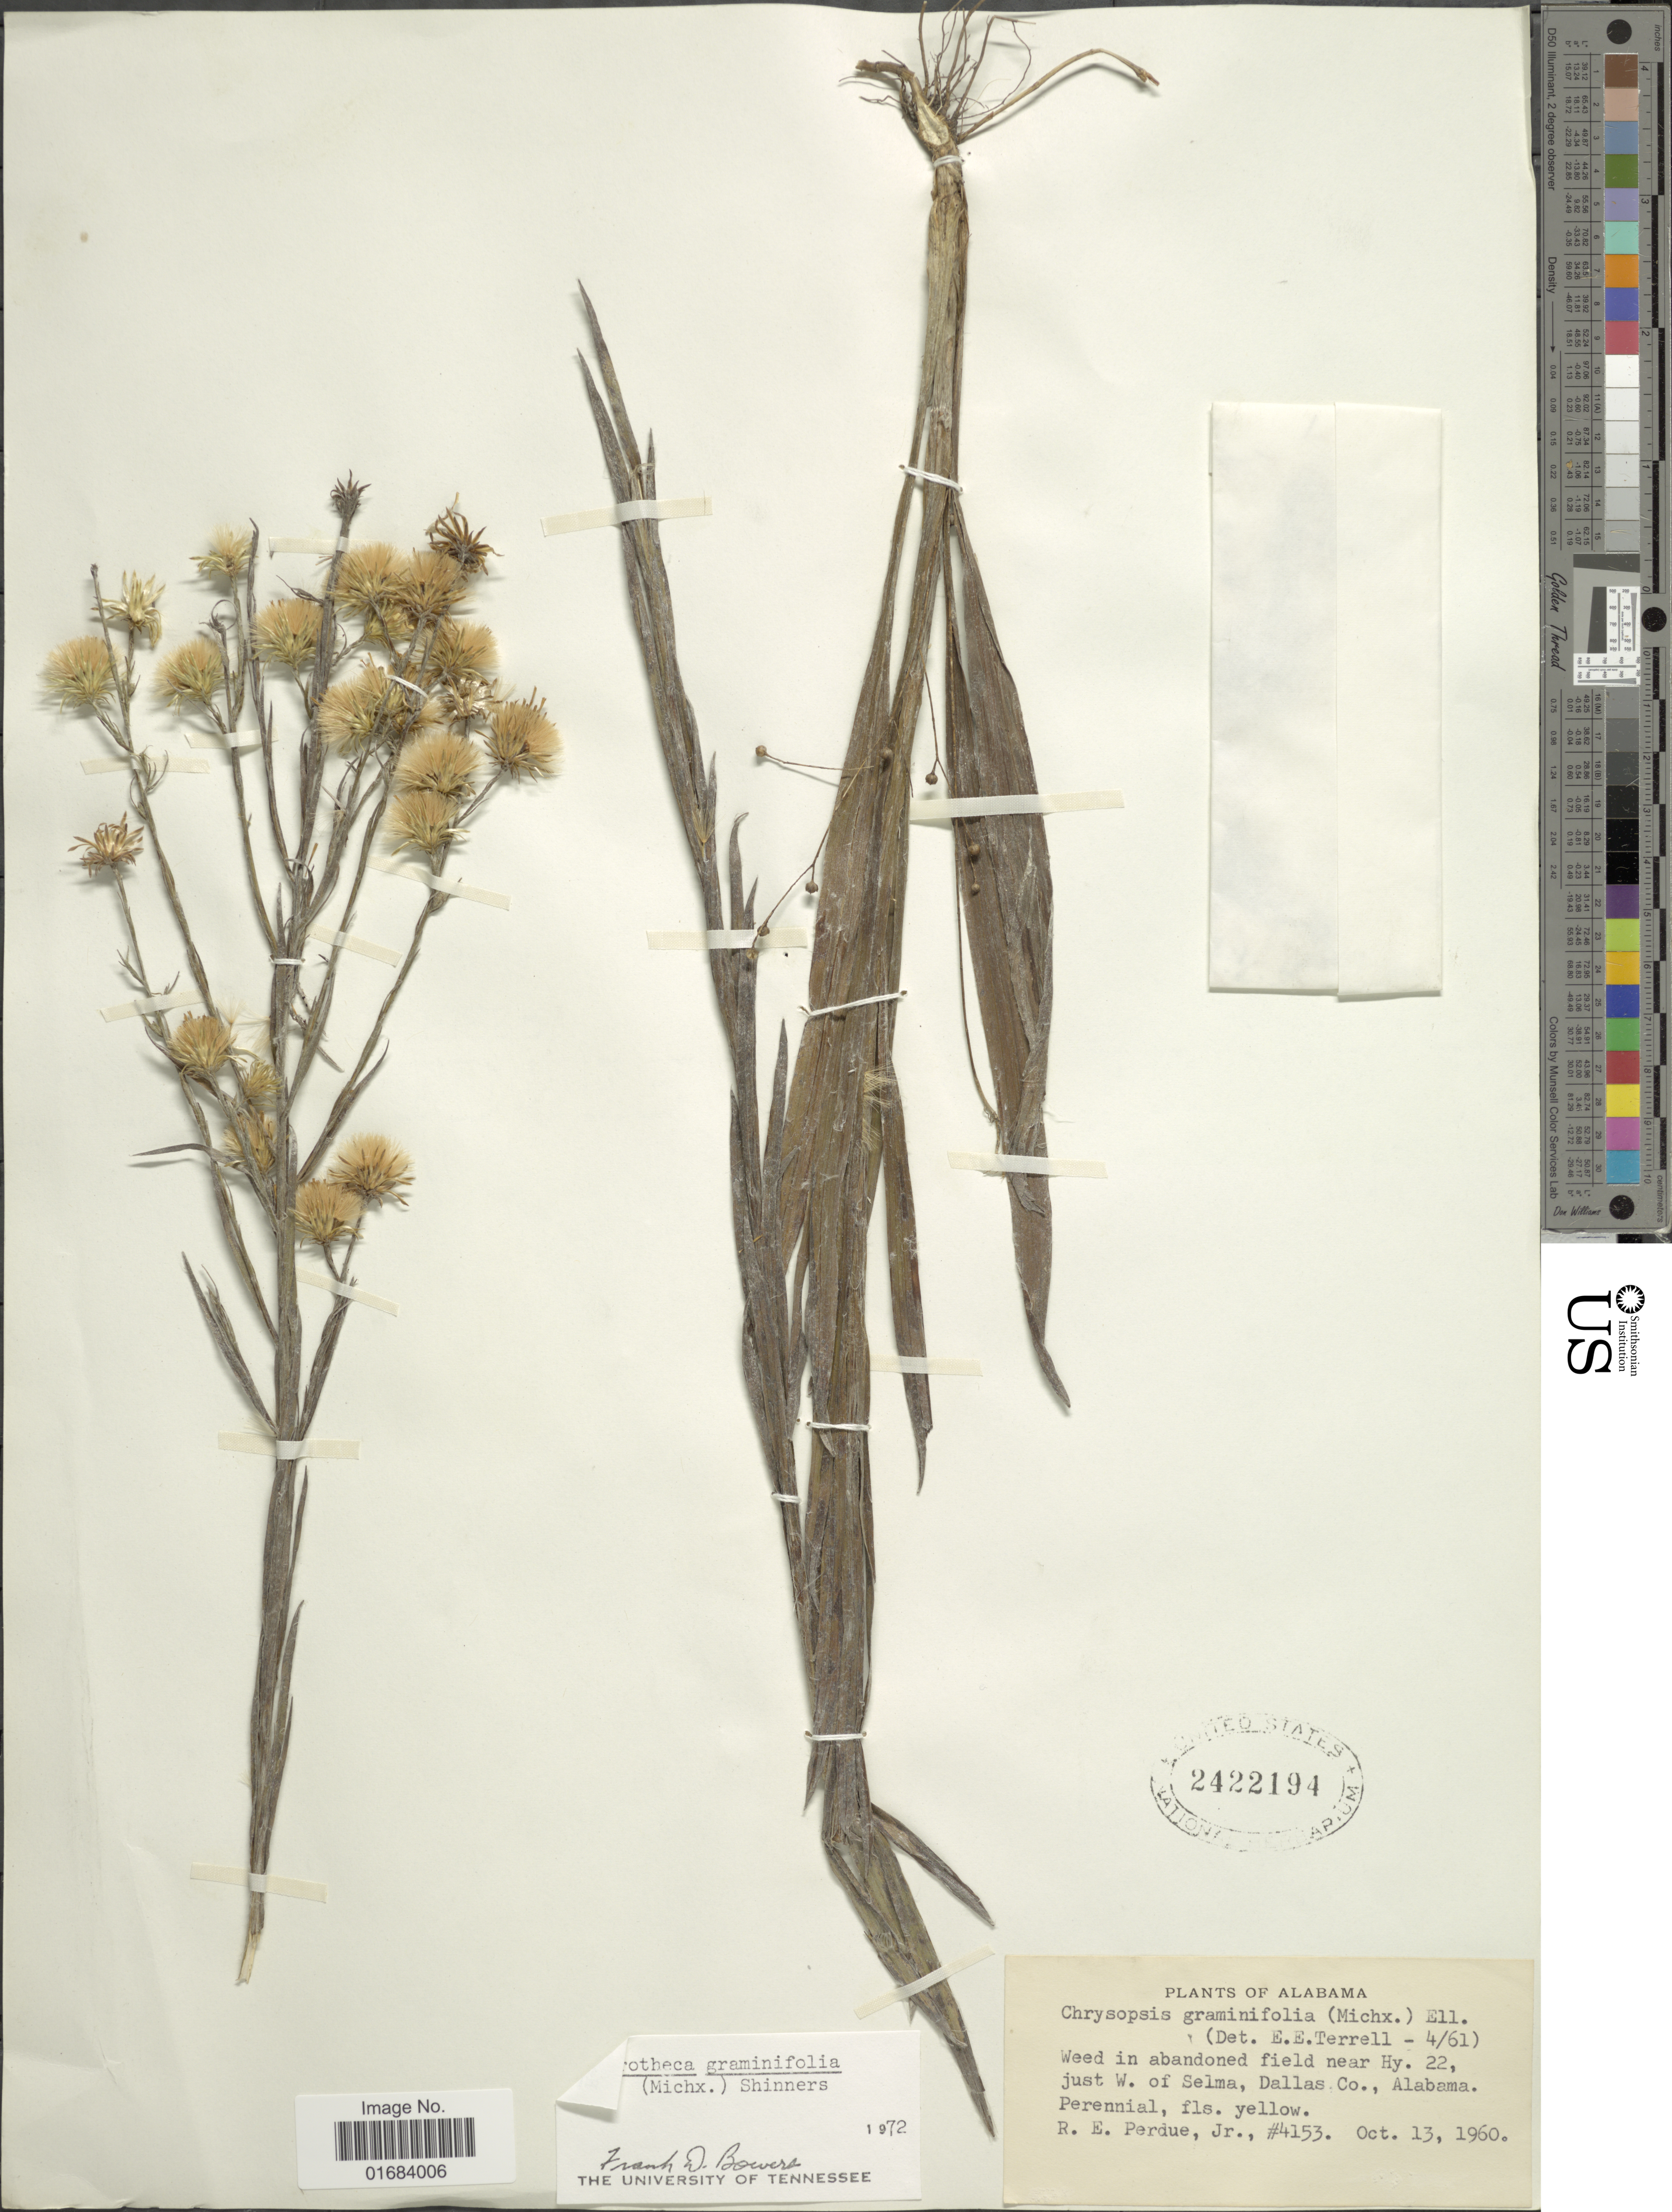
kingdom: Plantae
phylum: Tracheophyta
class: Magnoliopsida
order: Asterales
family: Asteraceae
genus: Pityopsis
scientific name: Pityopsis graminifolia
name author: (Michx.) Nutt.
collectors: R. E. Perdue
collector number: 4153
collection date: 1960-10-13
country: United States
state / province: Alabama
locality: Near Hy. 22, just W. of Selma, Dallas Co.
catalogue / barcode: US 2422194